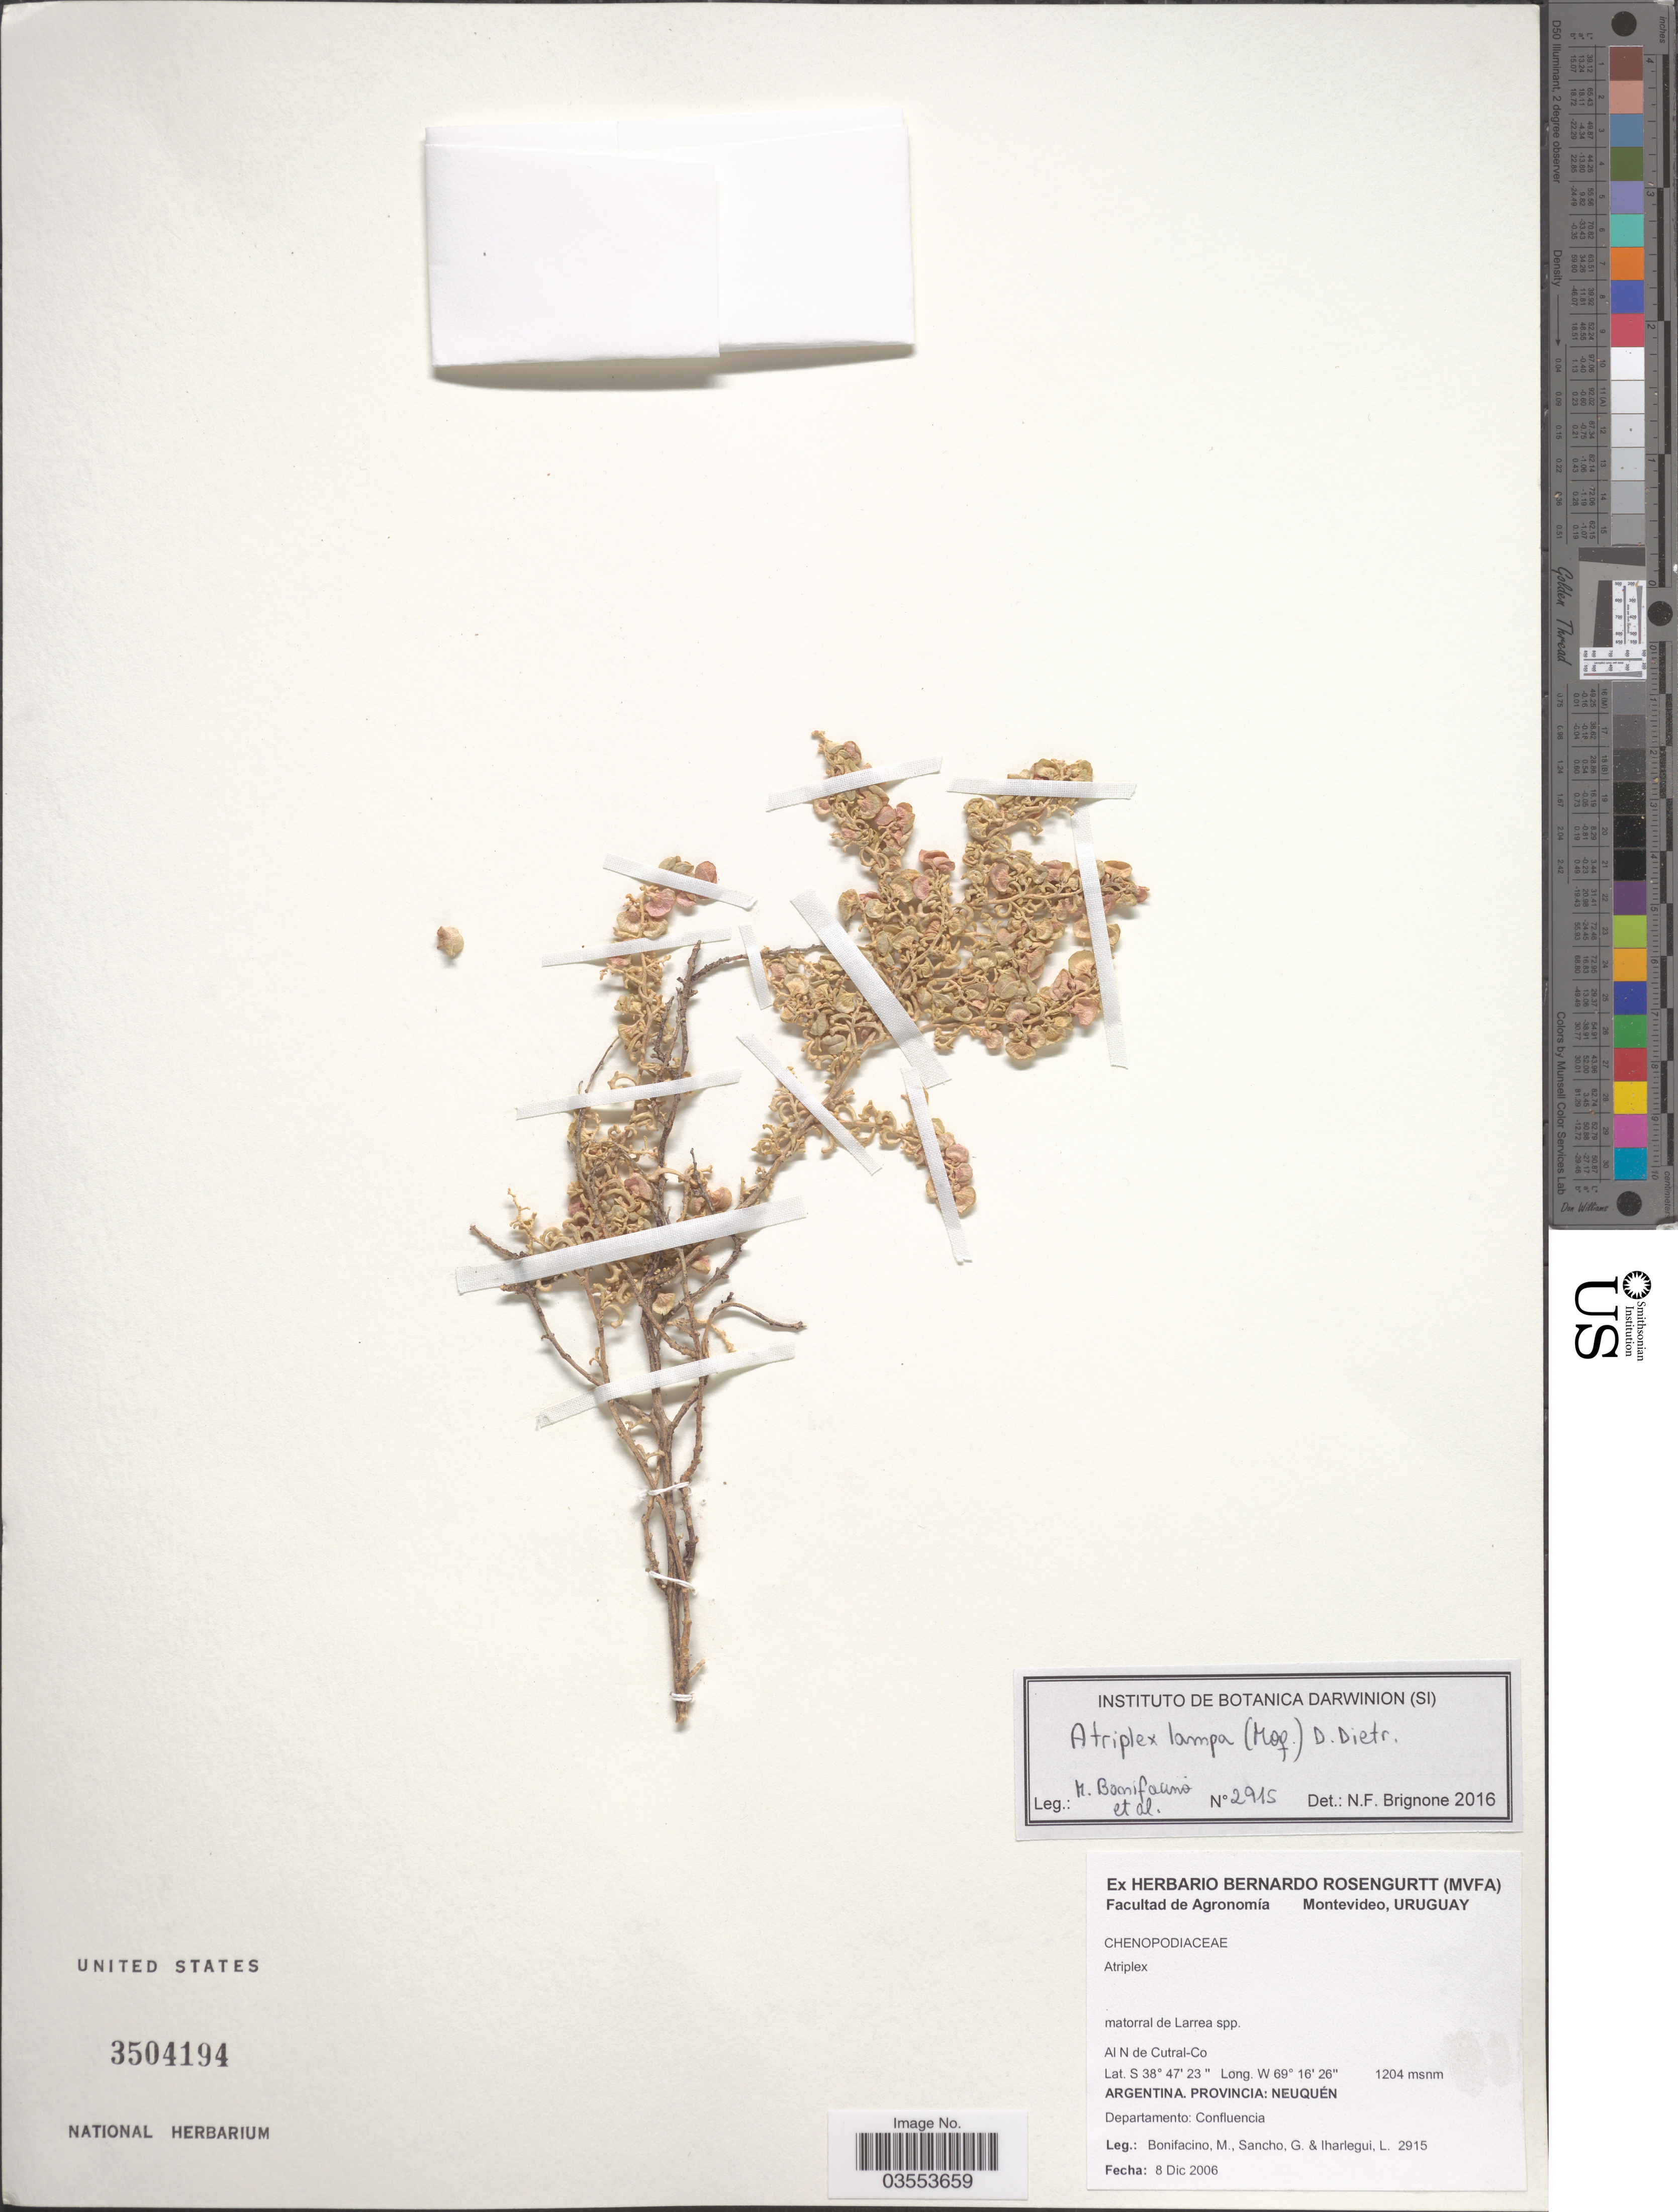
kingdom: Plantae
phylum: Tracheophyta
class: Magnoliopsida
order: Caryophyllales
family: Amaranthaceae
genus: Atriplex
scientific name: Atriplex sp.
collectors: M. Bonifacino, G. Sancho & L. Iharlegui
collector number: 2915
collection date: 2006-12-08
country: Argentina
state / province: Neuquen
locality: Al N de Cutral-Co. Departamento: Confluencia.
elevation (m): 1204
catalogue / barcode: US 3504194